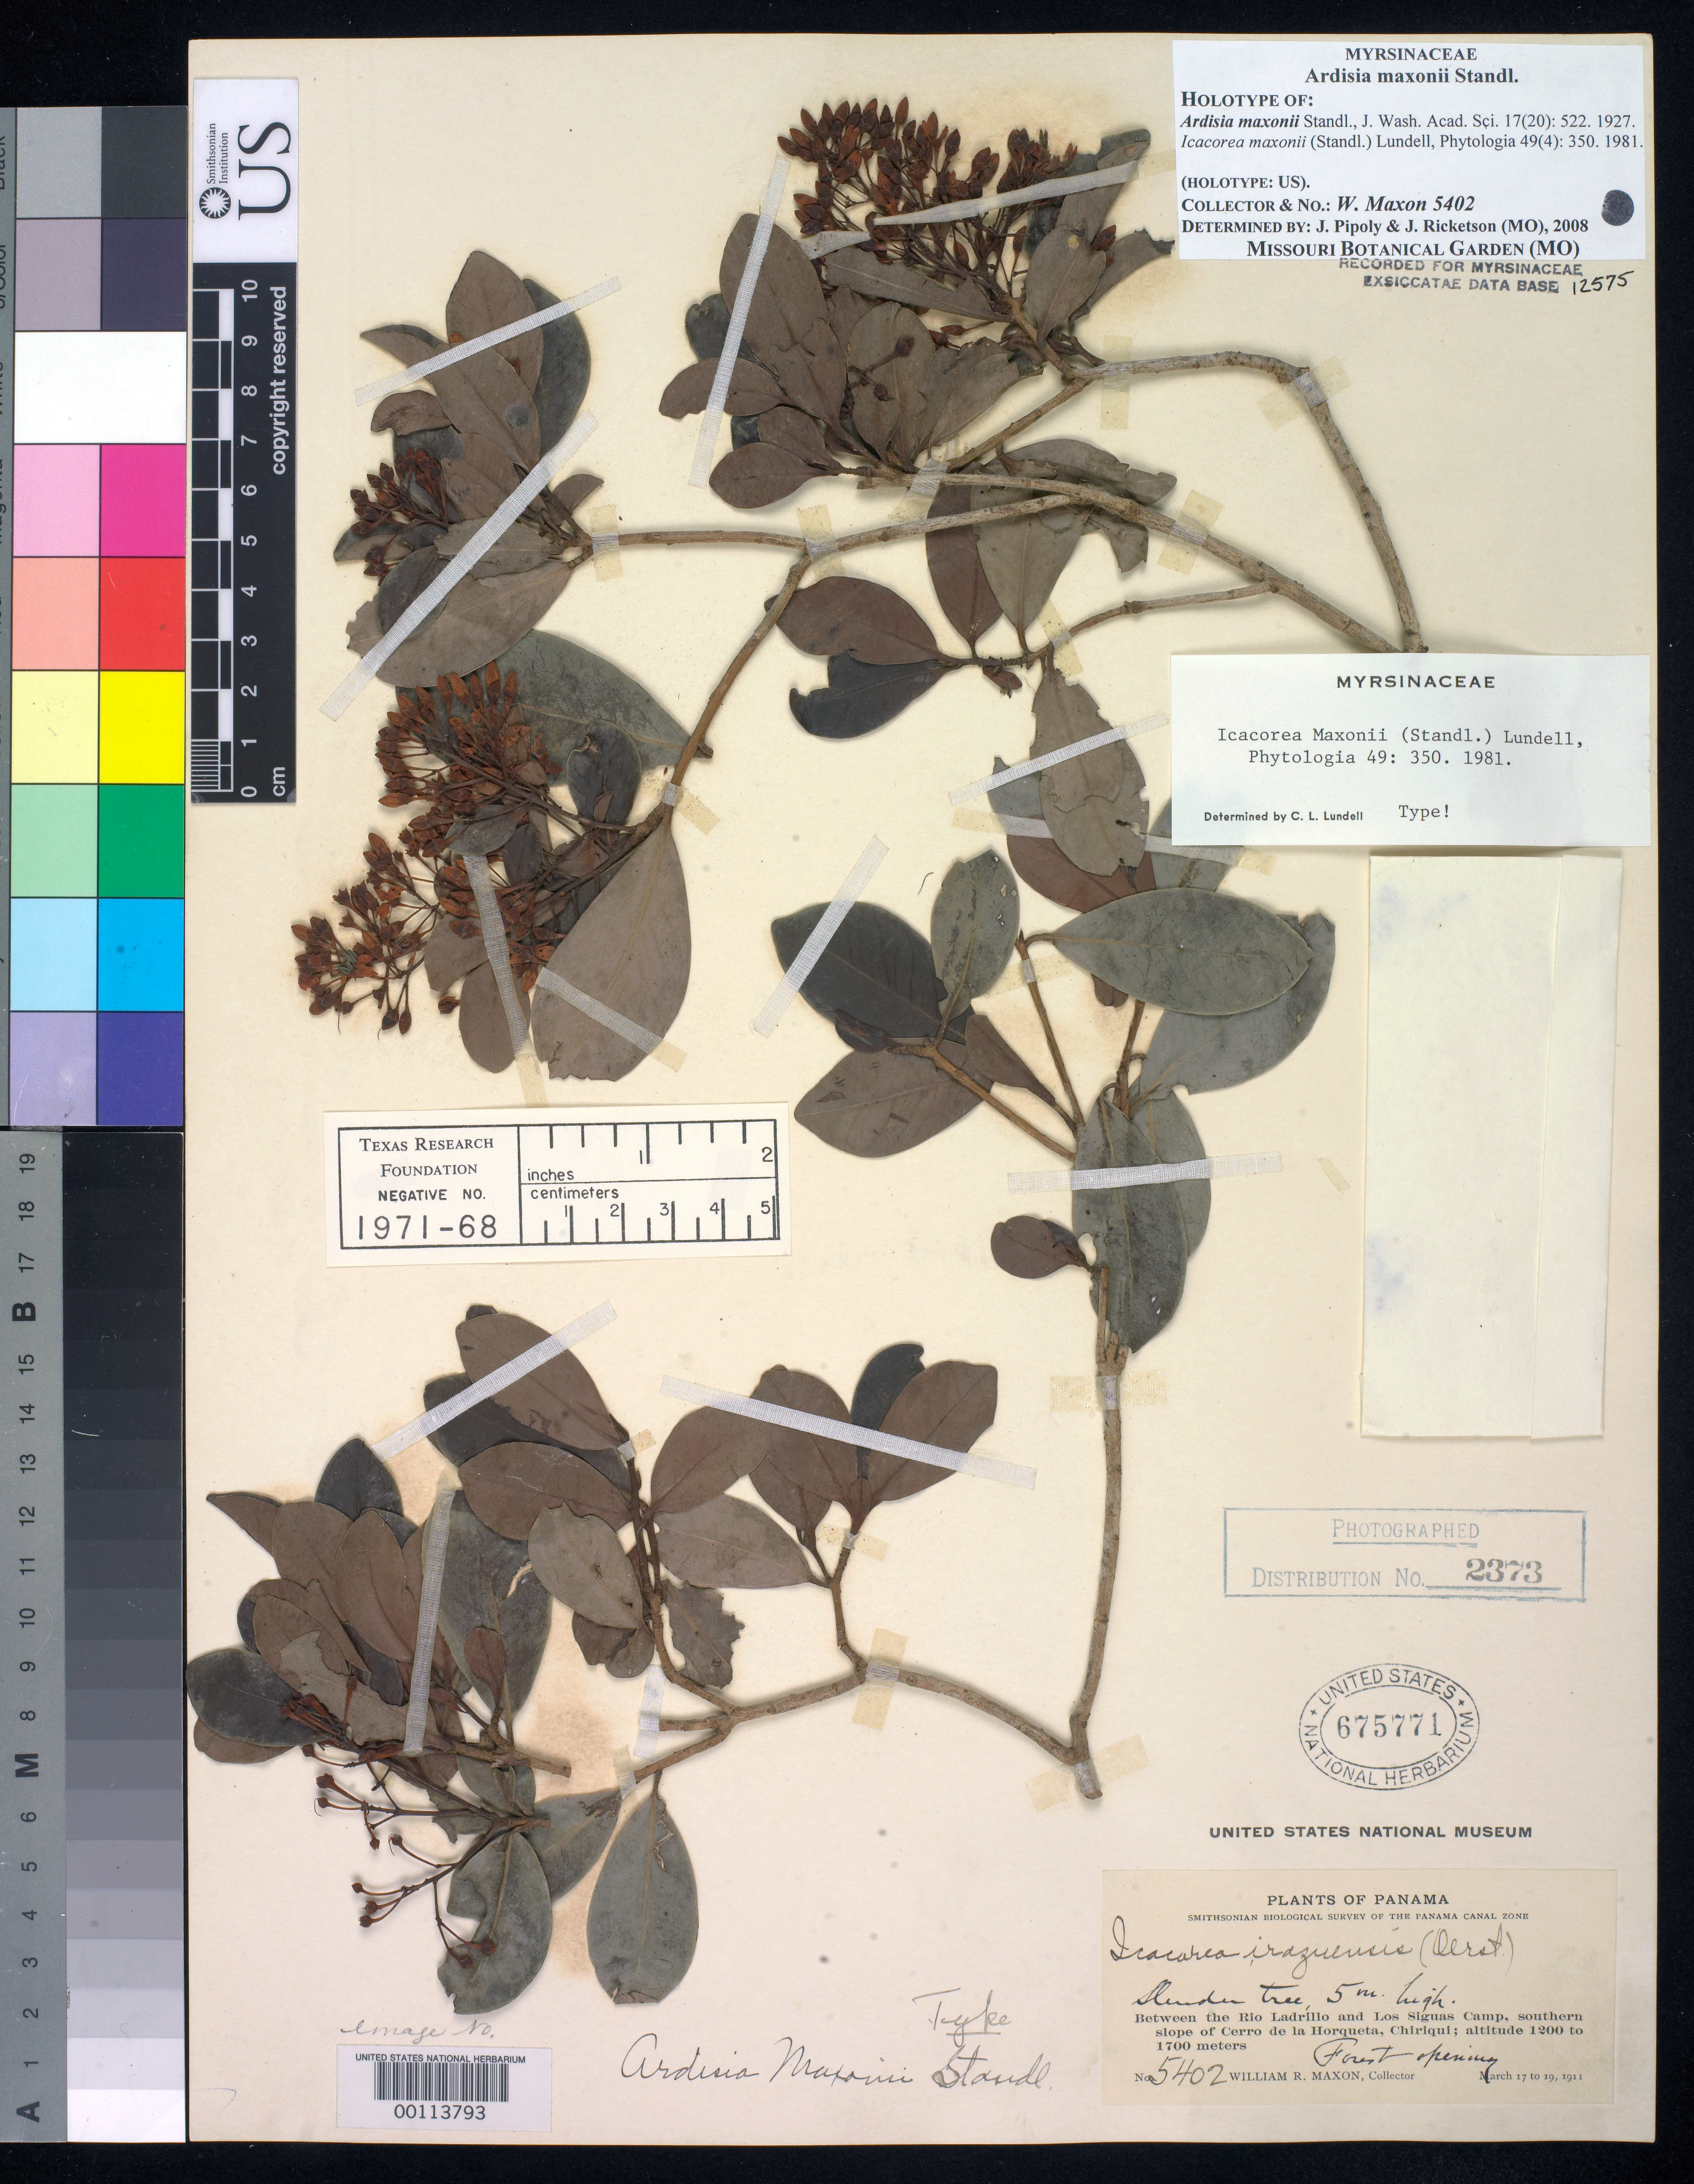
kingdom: Plantae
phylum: Tracheophyta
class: Magnoliopsida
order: Ericales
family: Primulaceae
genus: Ardisia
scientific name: Ardisia maxonii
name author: Standl.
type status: Holotype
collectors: W. R. Maxon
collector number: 5402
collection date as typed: Mar 1911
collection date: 1911-03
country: Panama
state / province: Chiriquí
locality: Between Rio Ladrillo and Los Siguas camp, S slope of Cerro de Horqueta.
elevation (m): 1200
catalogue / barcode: US 675771